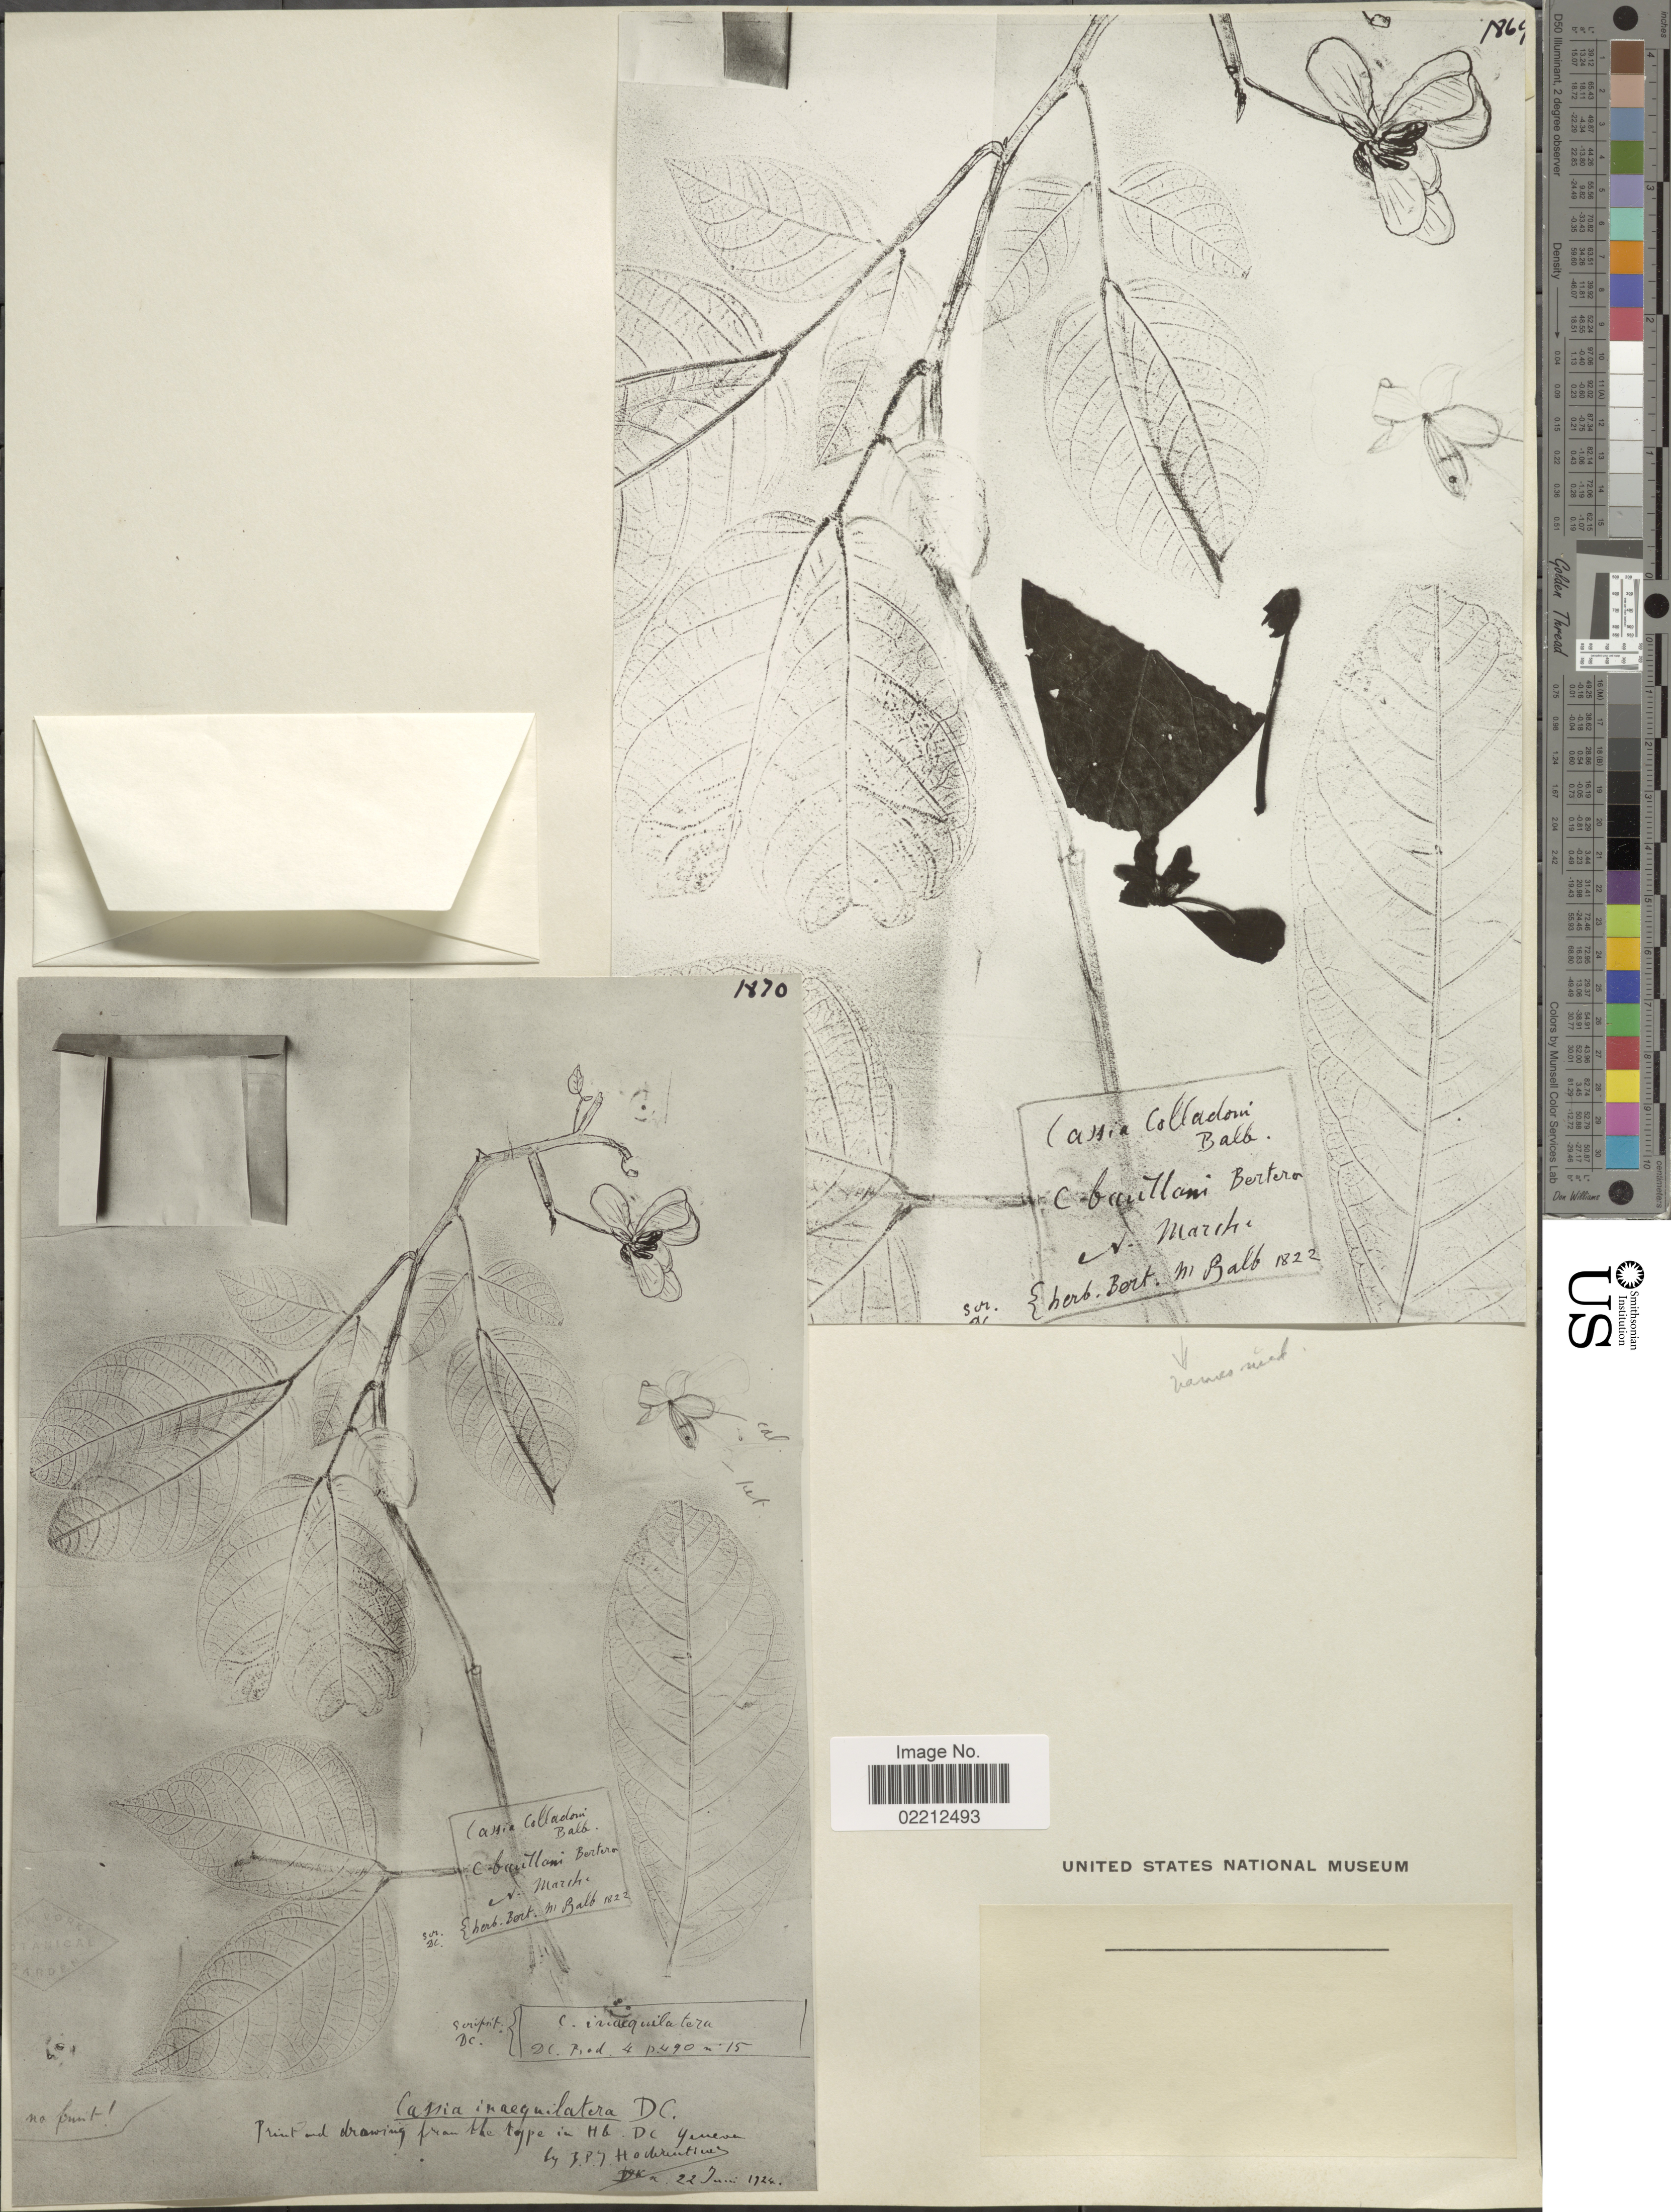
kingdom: Plantae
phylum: Tracheophyta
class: Magnoliopsida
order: Fabales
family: Fabaceae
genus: Senna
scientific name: Senna bacillaris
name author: (L. f.) H.S. Irwin & Barneby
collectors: B. P. Hochreutiner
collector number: N70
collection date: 1924-06-22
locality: D.C. Geneva. [unsure placement]